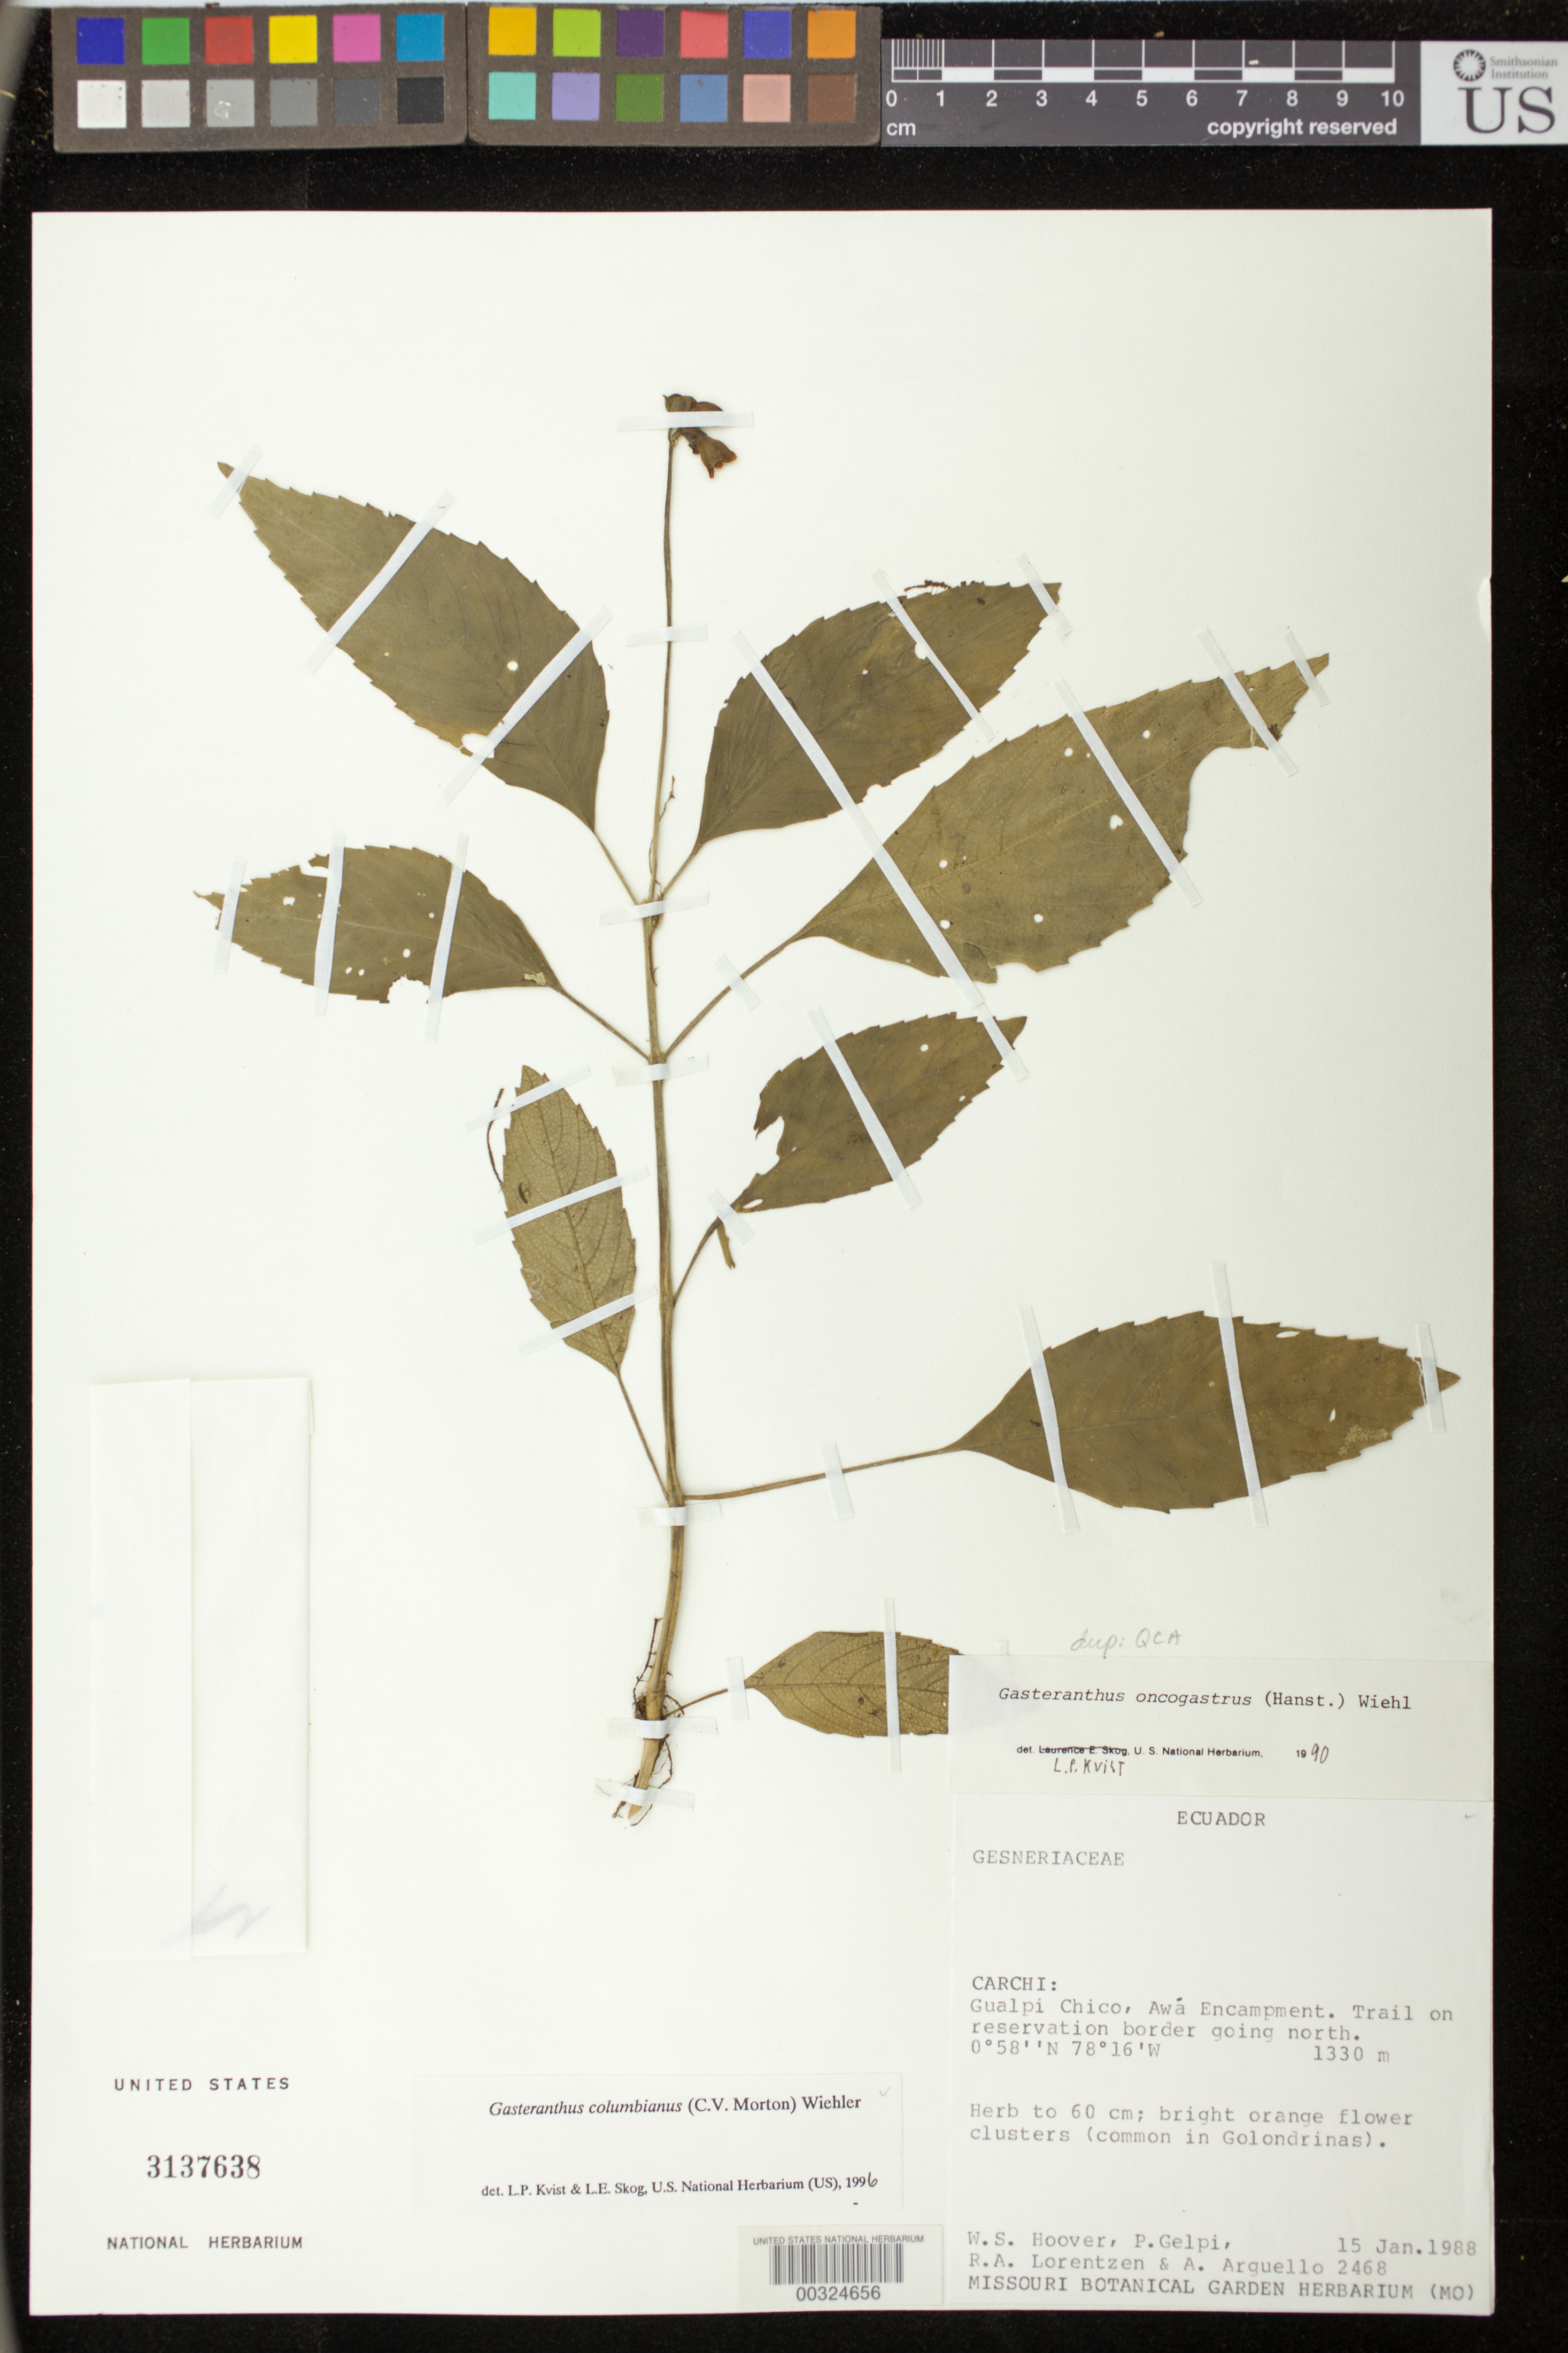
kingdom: Plantae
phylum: Tracheophyta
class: Magnoliopsida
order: Lamiales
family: Gesneriaceae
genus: Gasteranthus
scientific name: Gasteranthus columbianus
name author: (C.V. Morton) Wiehler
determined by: Skog, Laurence E.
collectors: W. S. Hoover, P. Gelpi, R. Lorentzen & A. Arguello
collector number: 2468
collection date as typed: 15 Jan 1988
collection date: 1988-01-15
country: Ecuador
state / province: Carchi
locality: Gualpi Chico, Awá encampment, trail on reservation border going north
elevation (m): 1330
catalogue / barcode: US 3137638